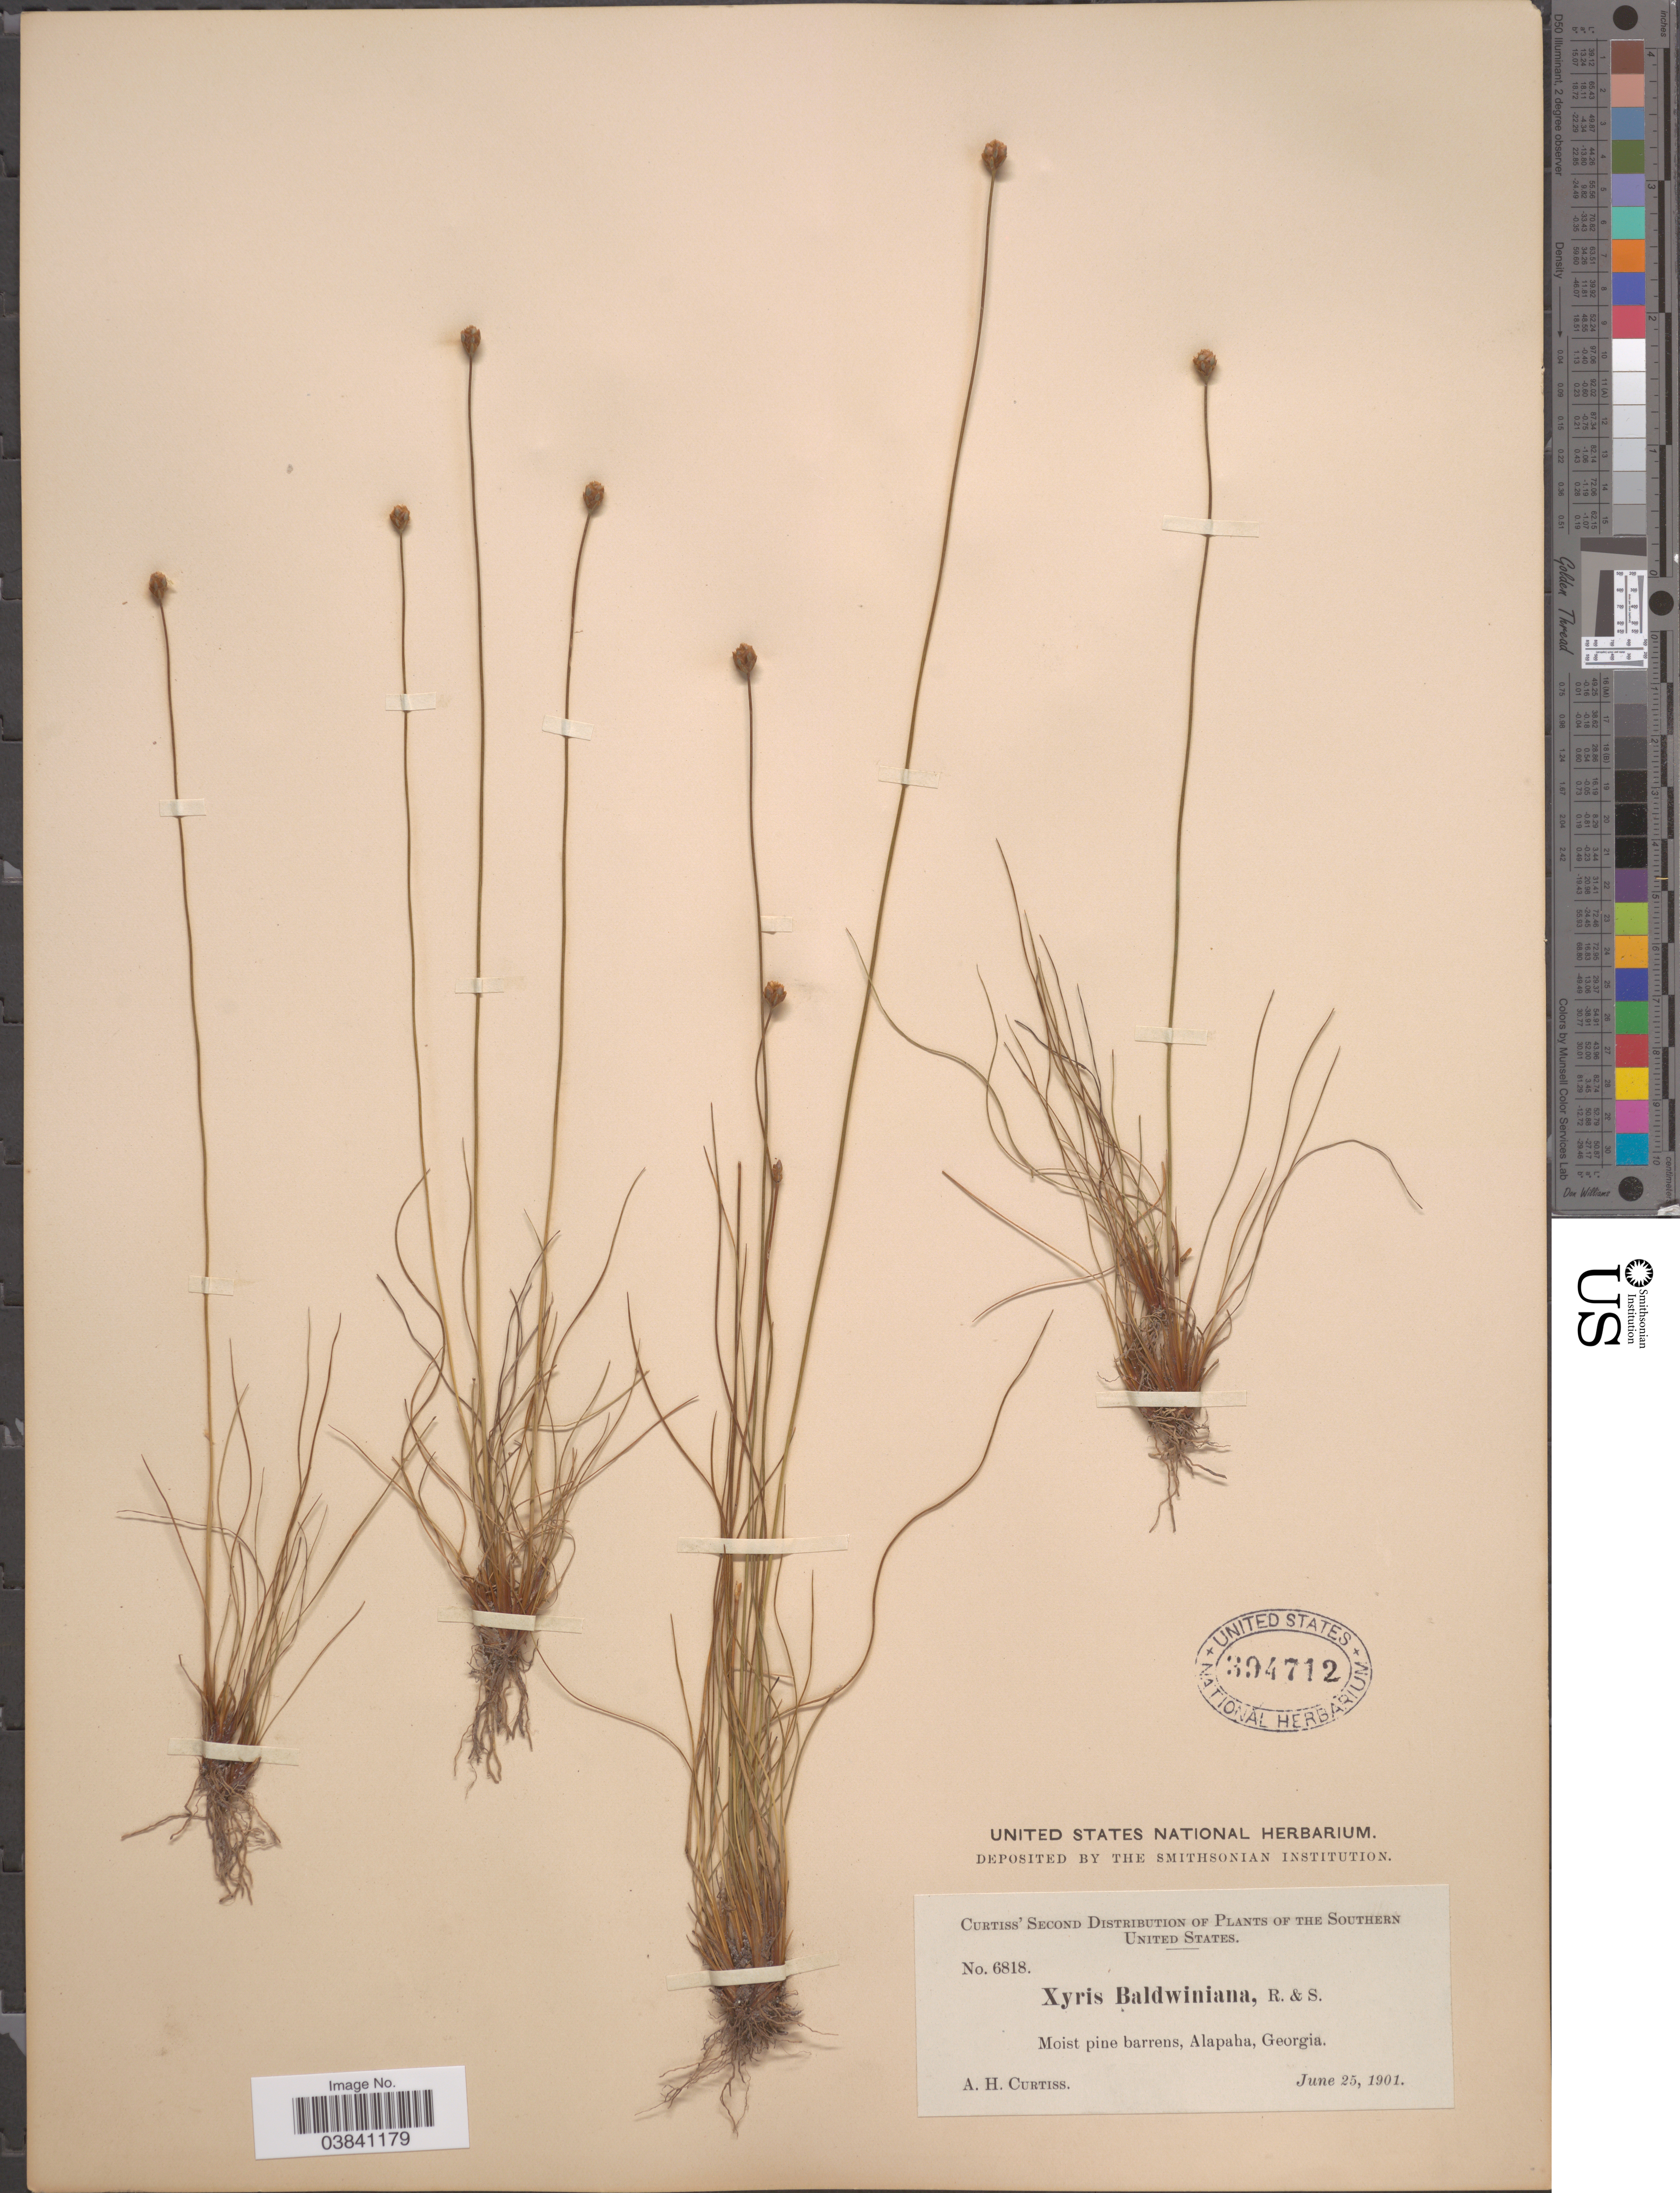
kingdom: Plantae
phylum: Tracheophyta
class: Liliopsida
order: Poales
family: Xyridaceae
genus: Xyris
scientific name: Xyris baldwiniana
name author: Schult.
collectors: A. H. Curtiss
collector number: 6818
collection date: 1901-06-25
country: United States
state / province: Georgia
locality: Southern United States. Moist pine barrens, Alapaha.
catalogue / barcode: US 394712